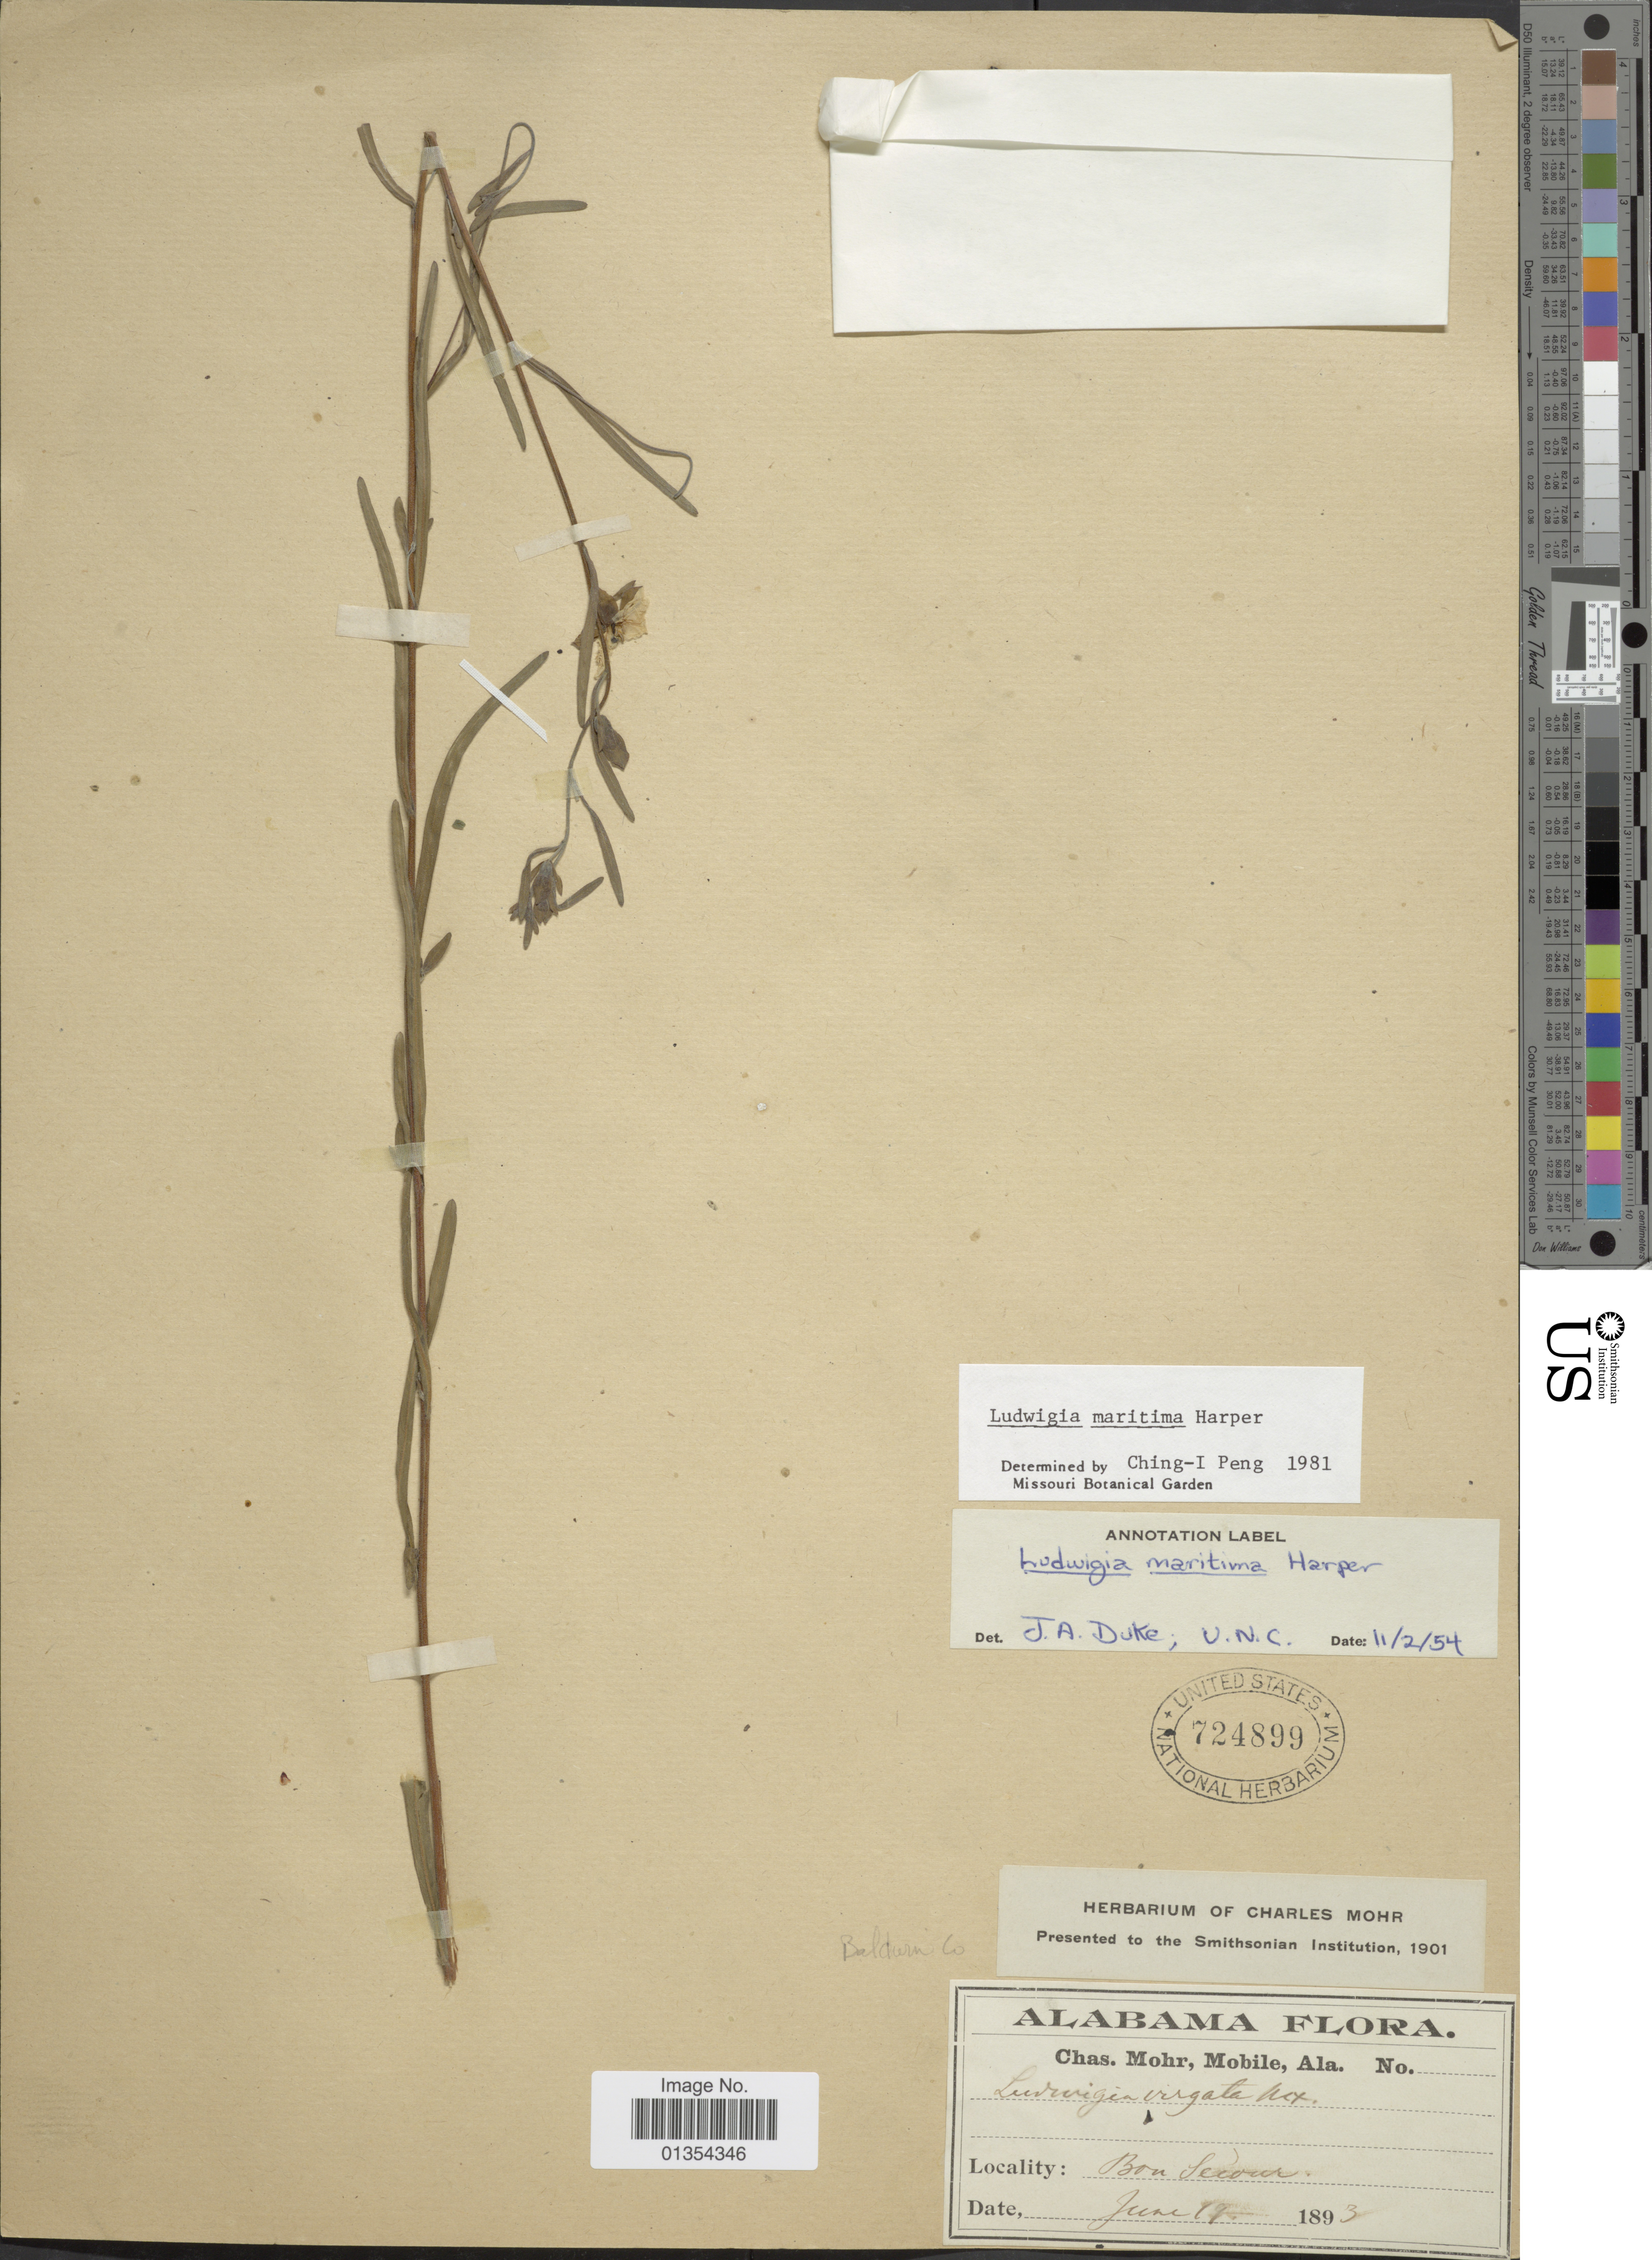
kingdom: Plantae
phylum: Tracheophyta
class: Magnoliopsida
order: Myrtales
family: Onagraceae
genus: Ludwigia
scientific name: Ludwigia maritima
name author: R.M. Harper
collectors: ex herb. Charles Mohr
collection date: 1893-06-17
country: United States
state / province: Alabama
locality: Bon Secour, Baldwin Co.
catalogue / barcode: US 724899